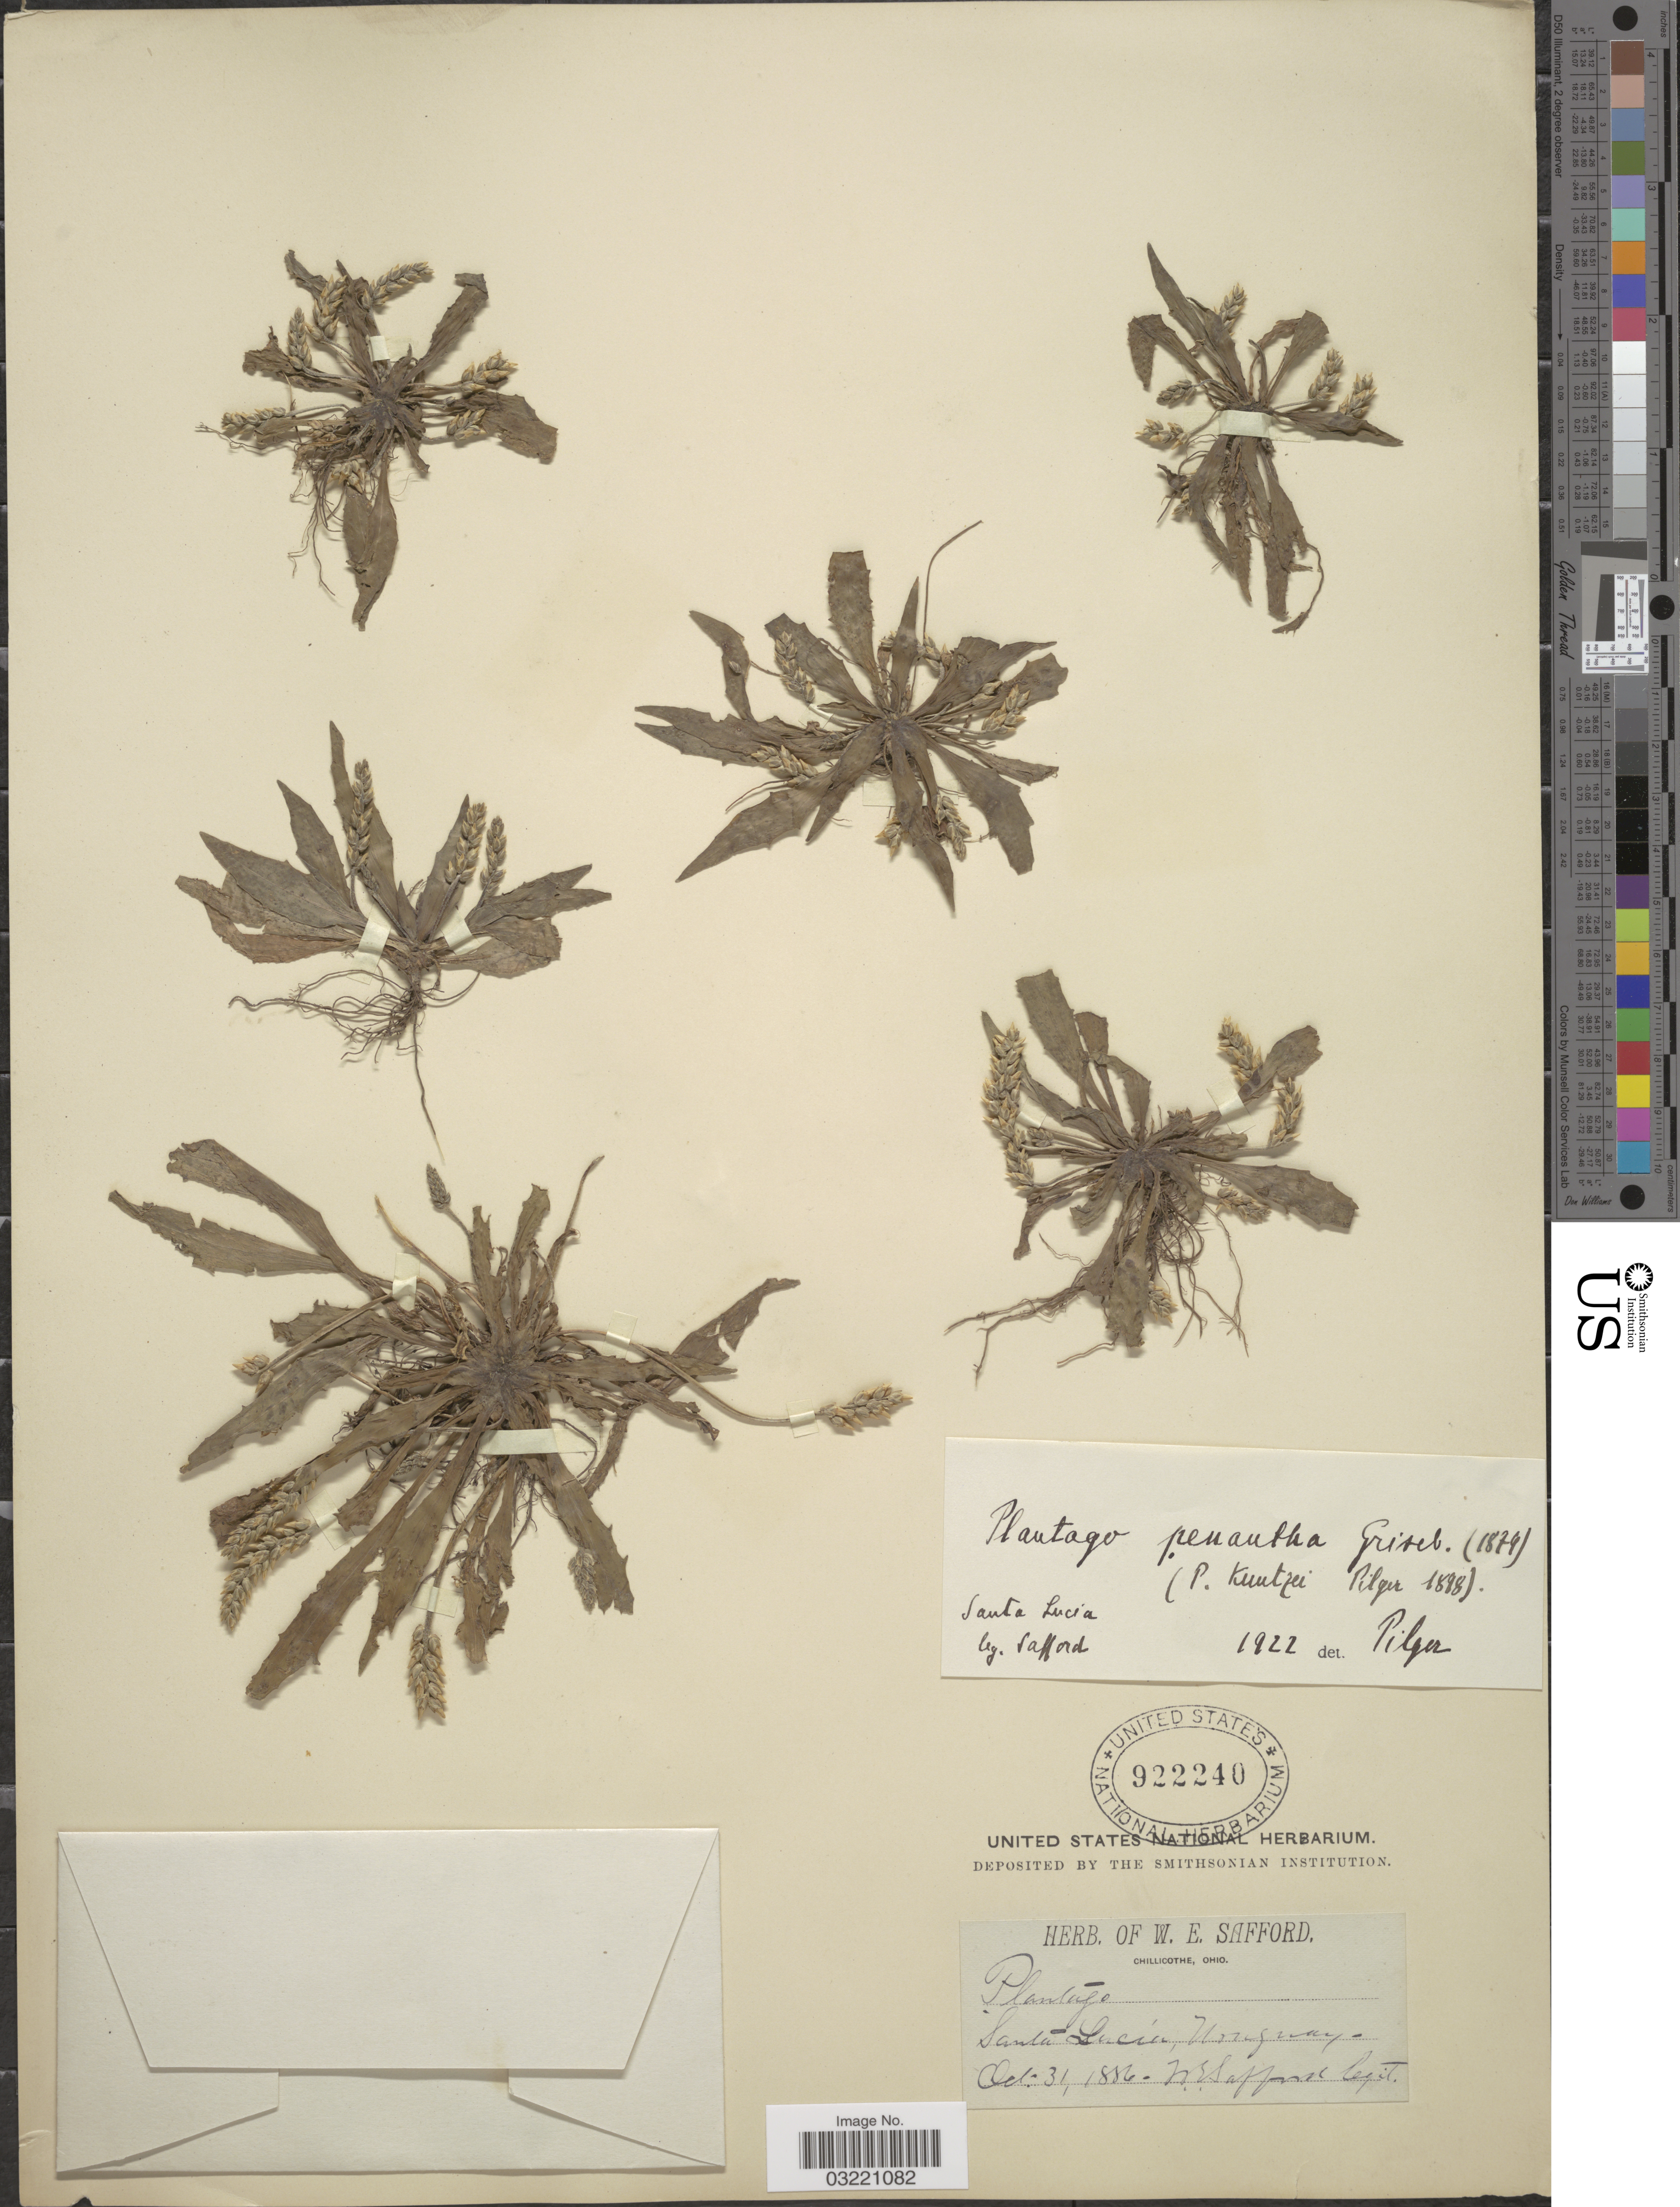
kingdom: Plantae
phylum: Tracheophyta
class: Magnoliopsida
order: Lamiales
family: Plantaginaceae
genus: Plantago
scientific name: Plantago penantha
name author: Griseb.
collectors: W. E. Safford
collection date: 1886-10-31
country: Uruguay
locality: Santa Lucia.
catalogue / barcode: US 922240